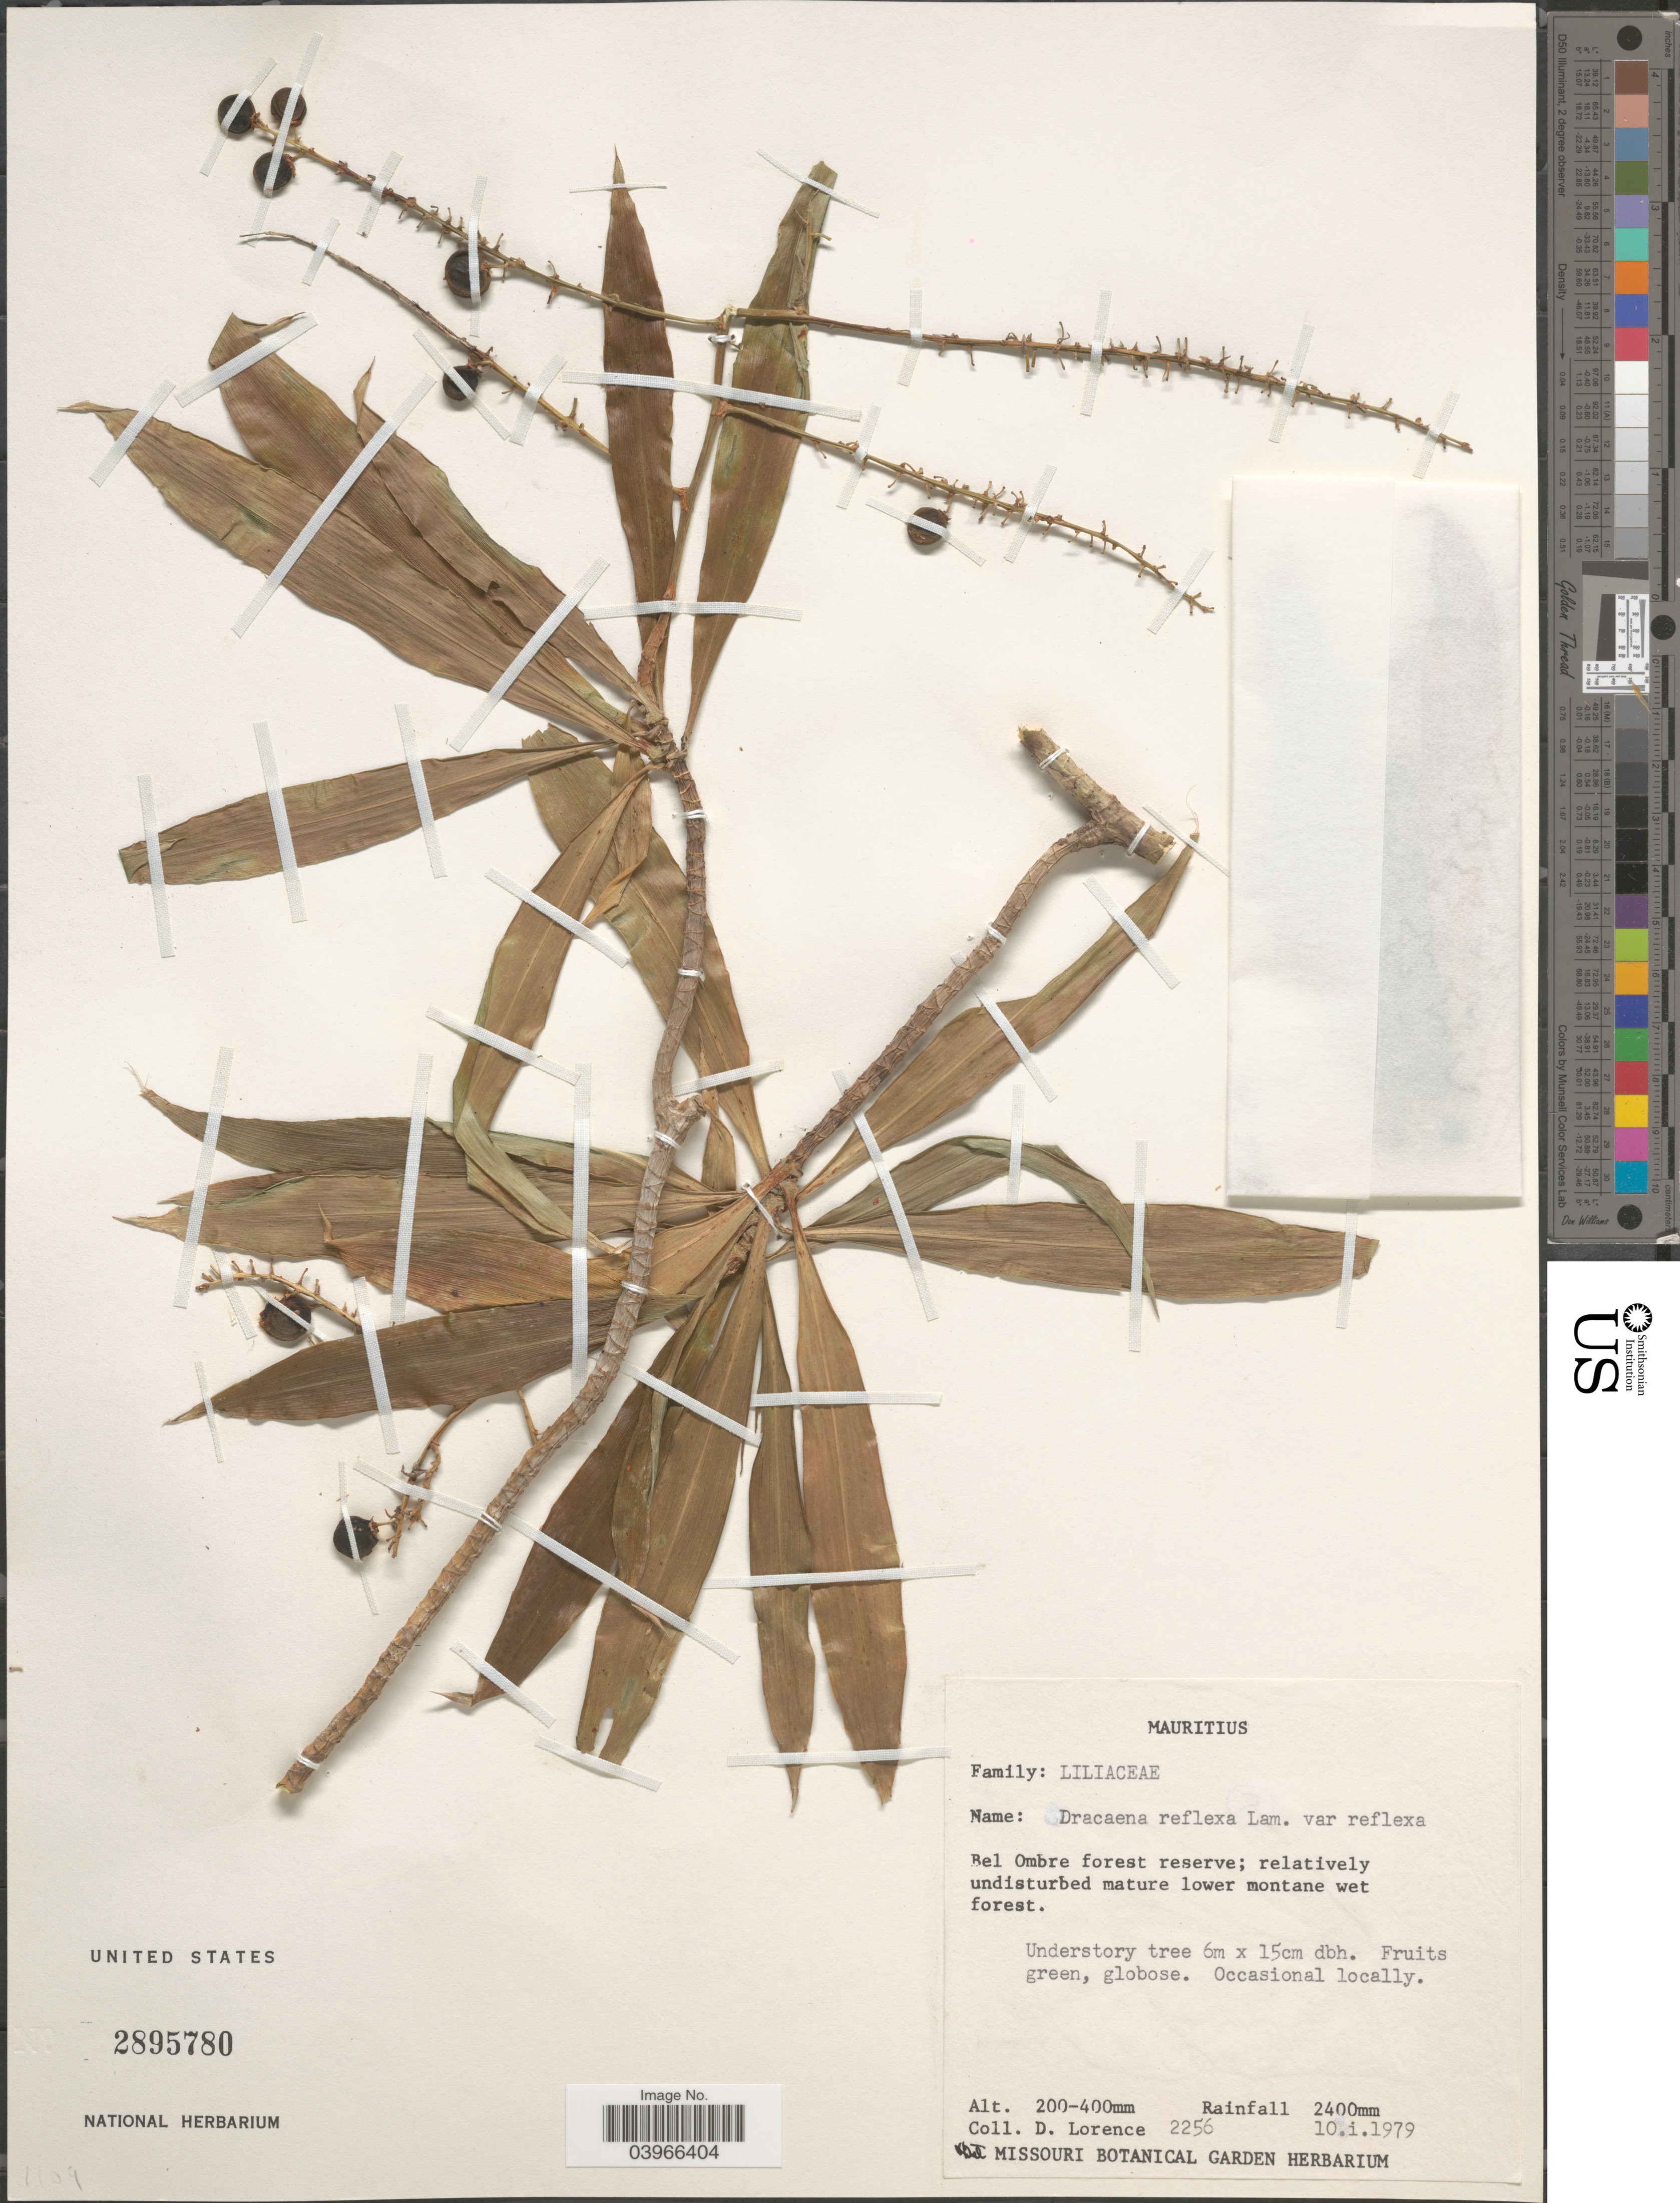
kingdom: Plantae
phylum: Tracheophyta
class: Liliopsida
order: Asparagales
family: Asparagaceae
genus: Dracaena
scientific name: Dracaena reflexa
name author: Lam.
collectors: D. Lorence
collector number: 2256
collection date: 1979-01-10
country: Mauritius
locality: Bel Ombre forest reserve.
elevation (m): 200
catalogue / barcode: US 2895780